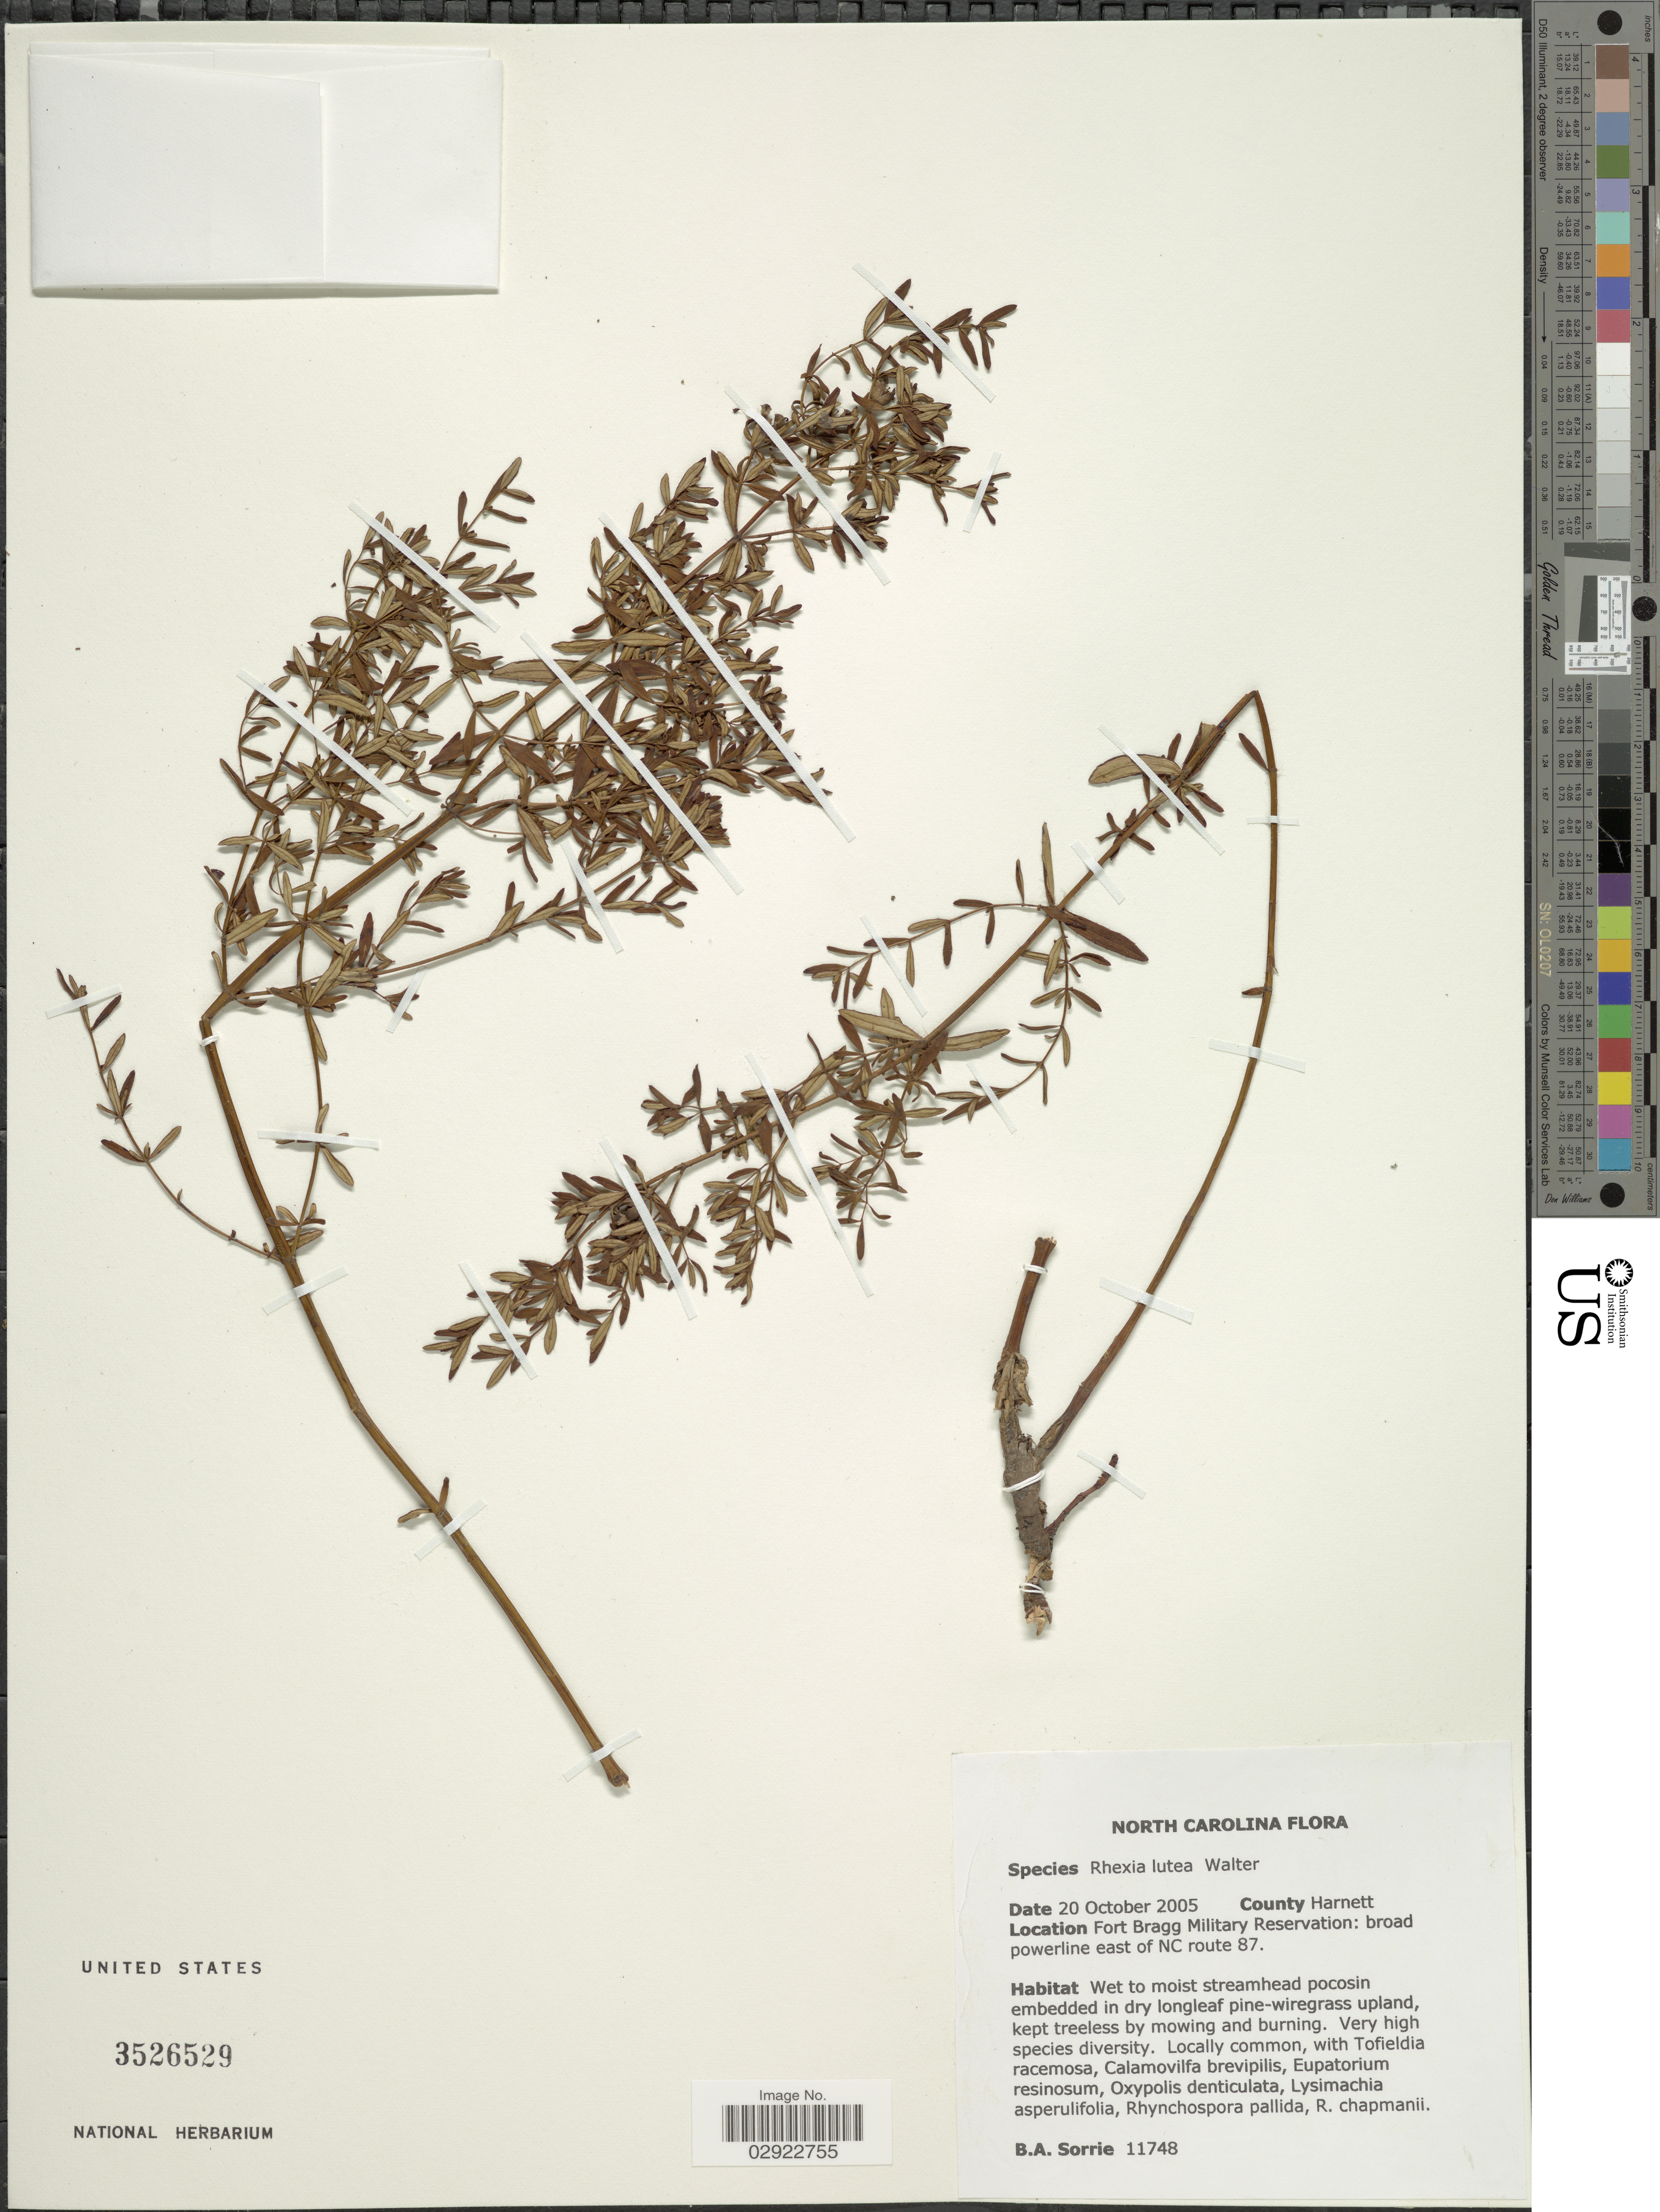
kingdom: Plantae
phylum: Tracheophyta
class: Magnoliopsida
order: Myrtales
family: Melastomataceae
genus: Rhexia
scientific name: Rhexia lutea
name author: Walter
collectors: B. Sorrie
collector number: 11748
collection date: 2005-10-20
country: United States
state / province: North Carolina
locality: County Harnett. Fort Bragg Military Reservation: broad powerline east of NC route 87.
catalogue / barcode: US 3526529